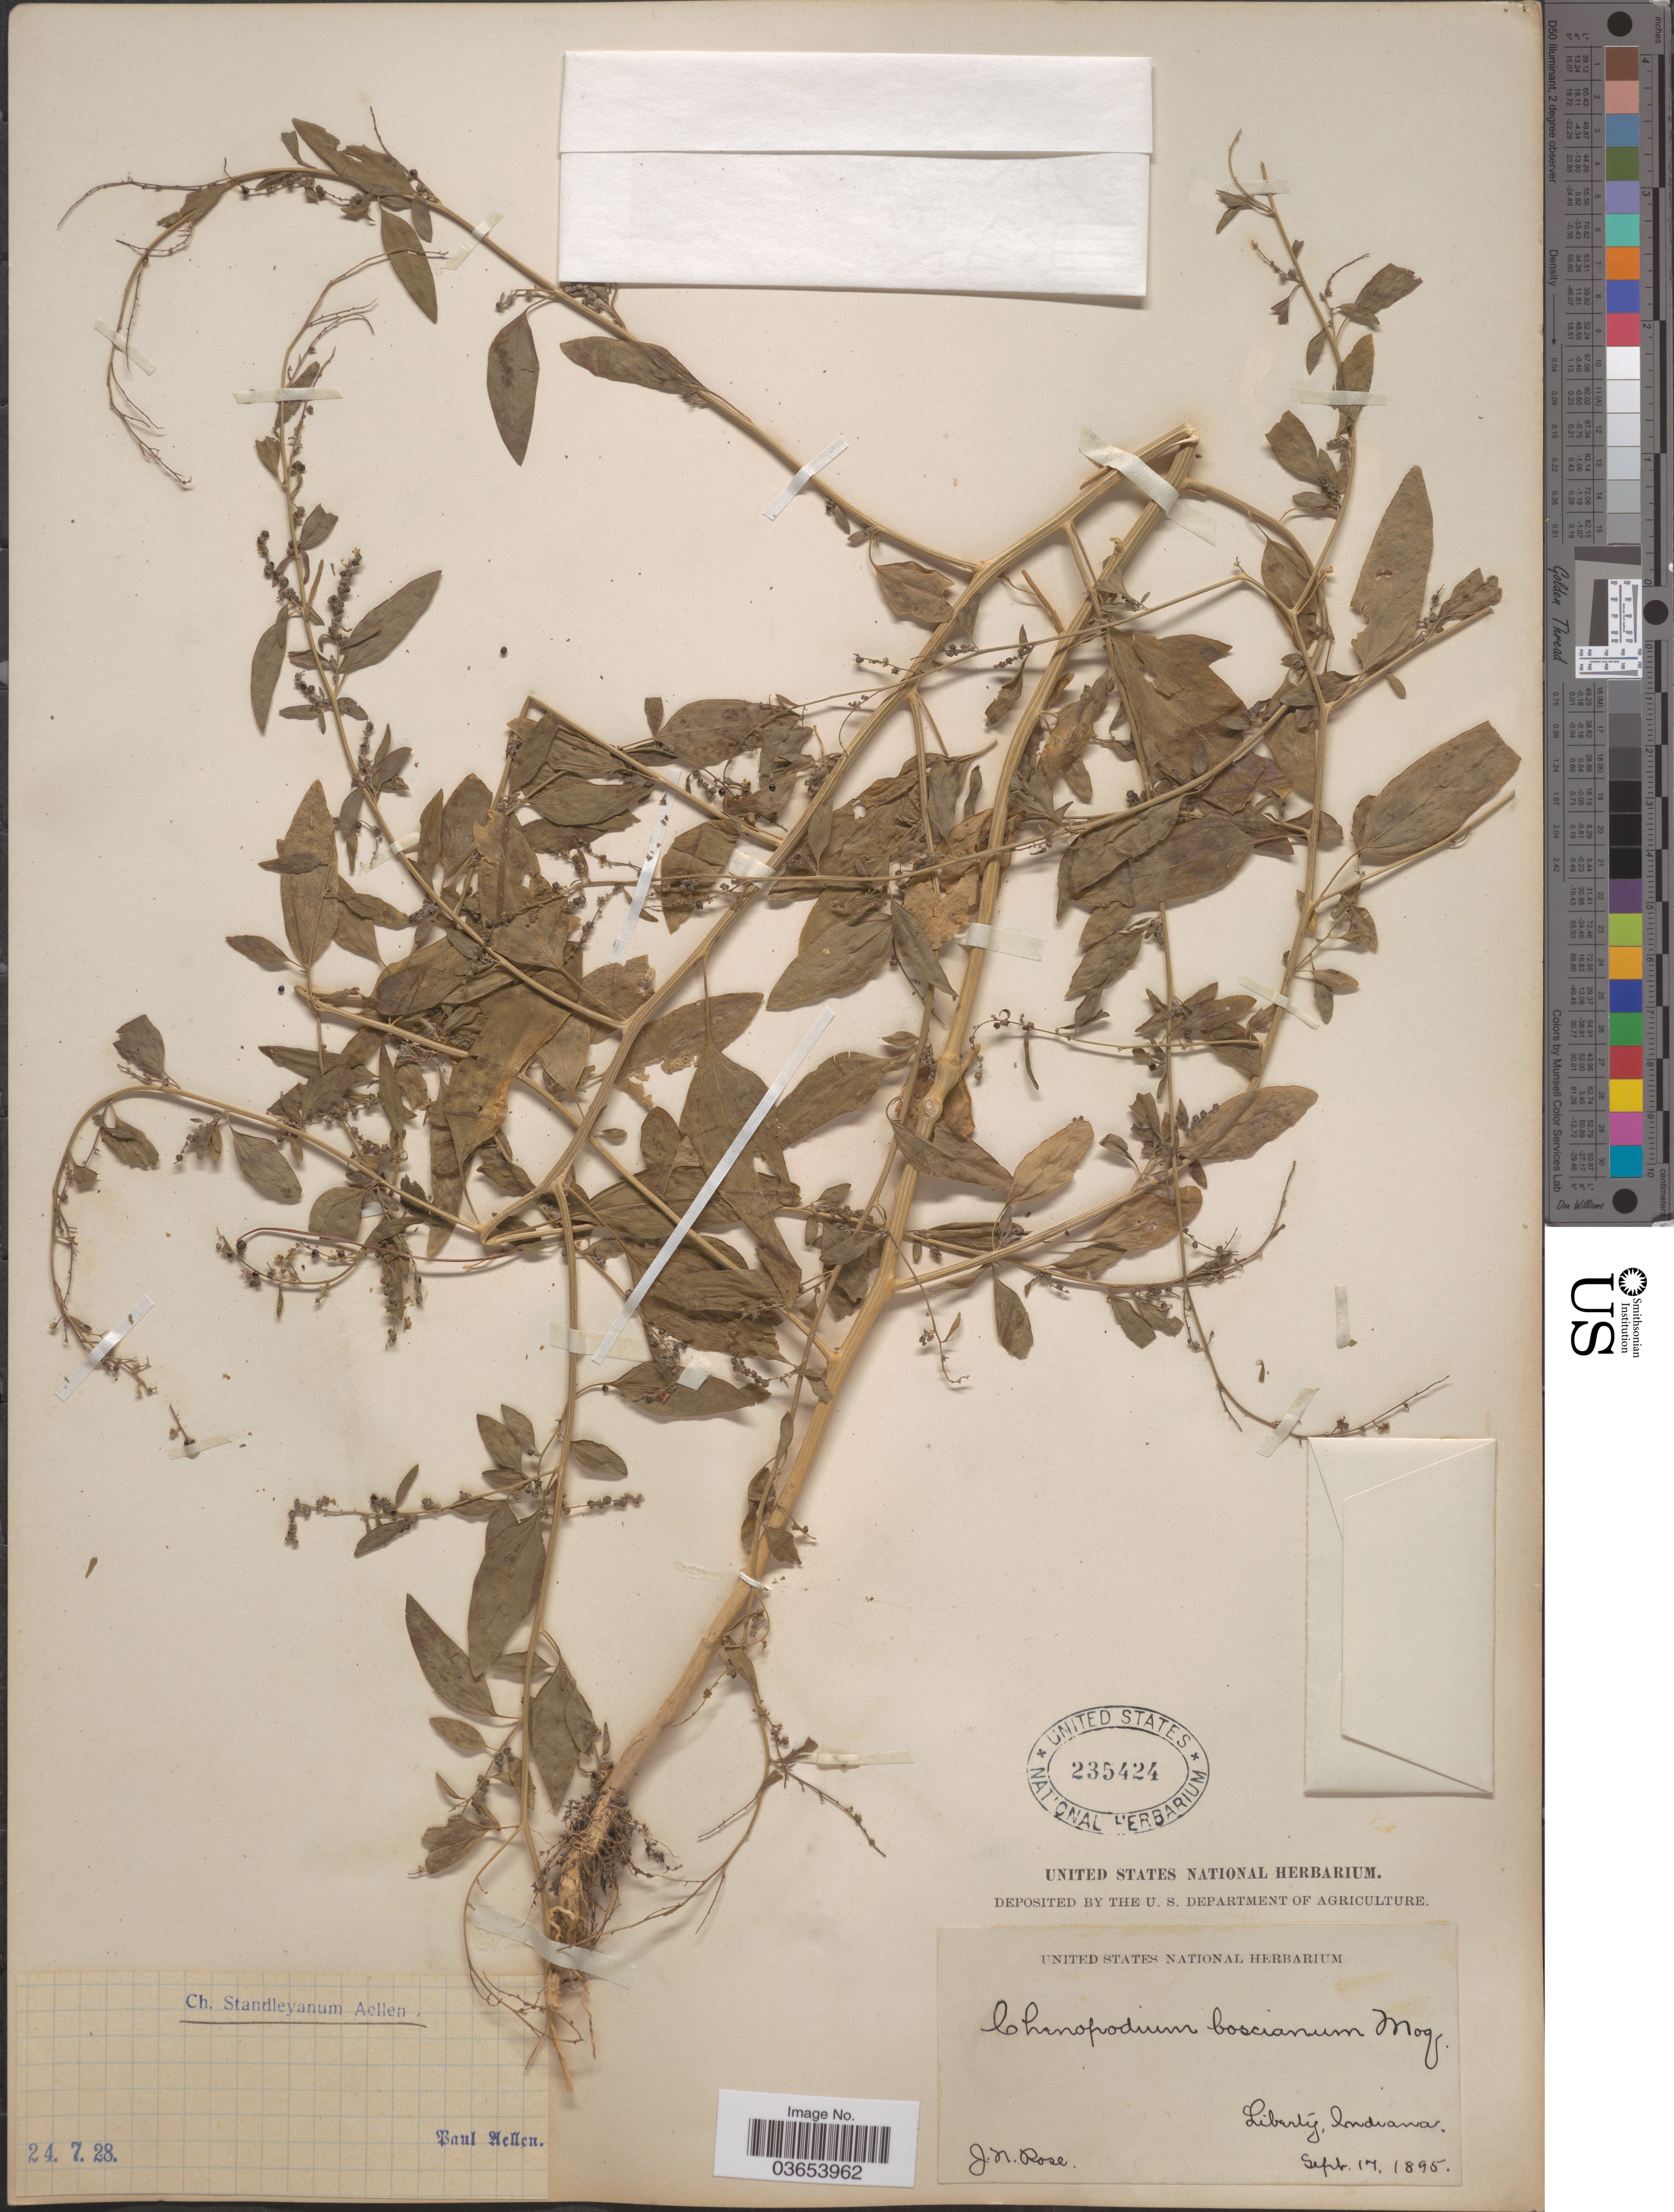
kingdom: Plantae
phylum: Tracheophyta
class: Magnoliopsida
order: Caryophyllales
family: Amaranthaceae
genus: Chenopodium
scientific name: Chenopodium standleyanum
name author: Aellen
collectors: J. N. Rose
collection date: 1895-09-17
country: United States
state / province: Indiana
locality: Liberty.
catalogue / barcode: US 235424